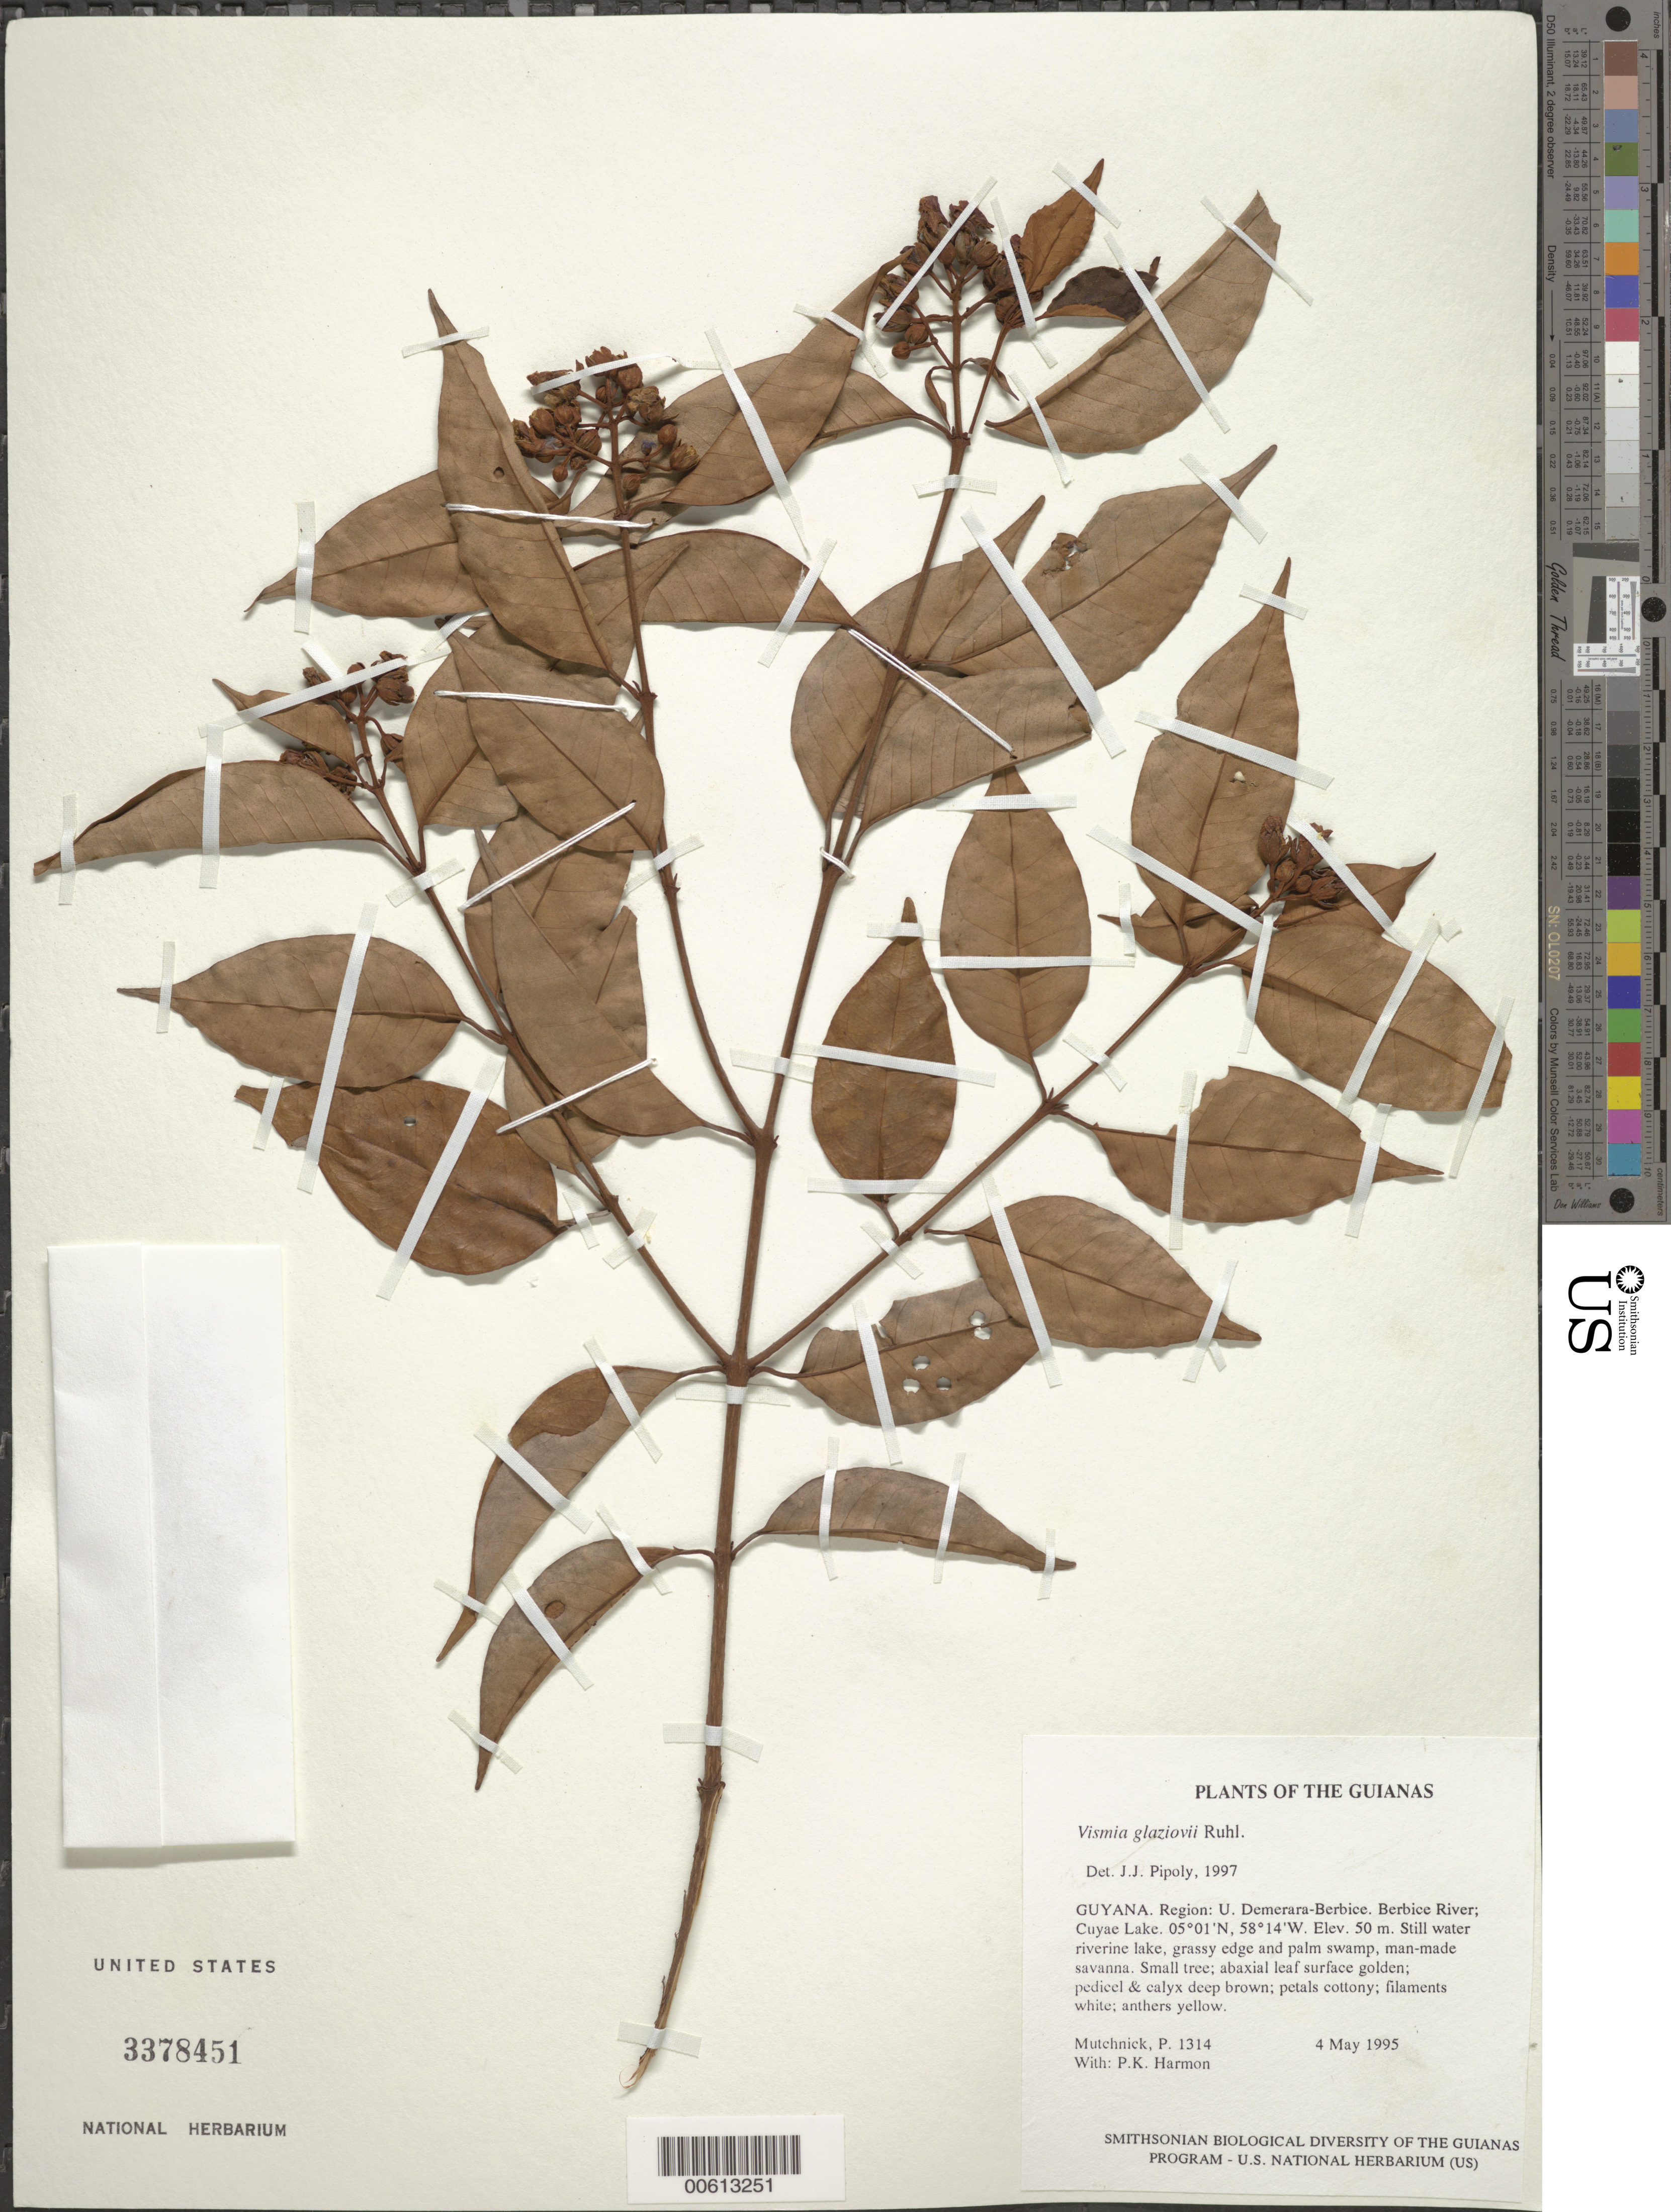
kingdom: Plantae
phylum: Tracheophyta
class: Magnoliopsida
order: Malpighiales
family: Hypericaceae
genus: Vismia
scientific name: Vismia glaziovii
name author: Ruhland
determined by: Pipoly, J. J., III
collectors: P. Mutchnick & P. Harmon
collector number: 1314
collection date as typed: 4 May 1995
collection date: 1995-05-04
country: Guyana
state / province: U. Demerara-Berbice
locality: Berbice River; Cuyae Lake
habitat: Still water riverine lake, grassy edge and palm swamp, man-made savanna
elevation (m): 50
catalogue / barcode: US 3378451